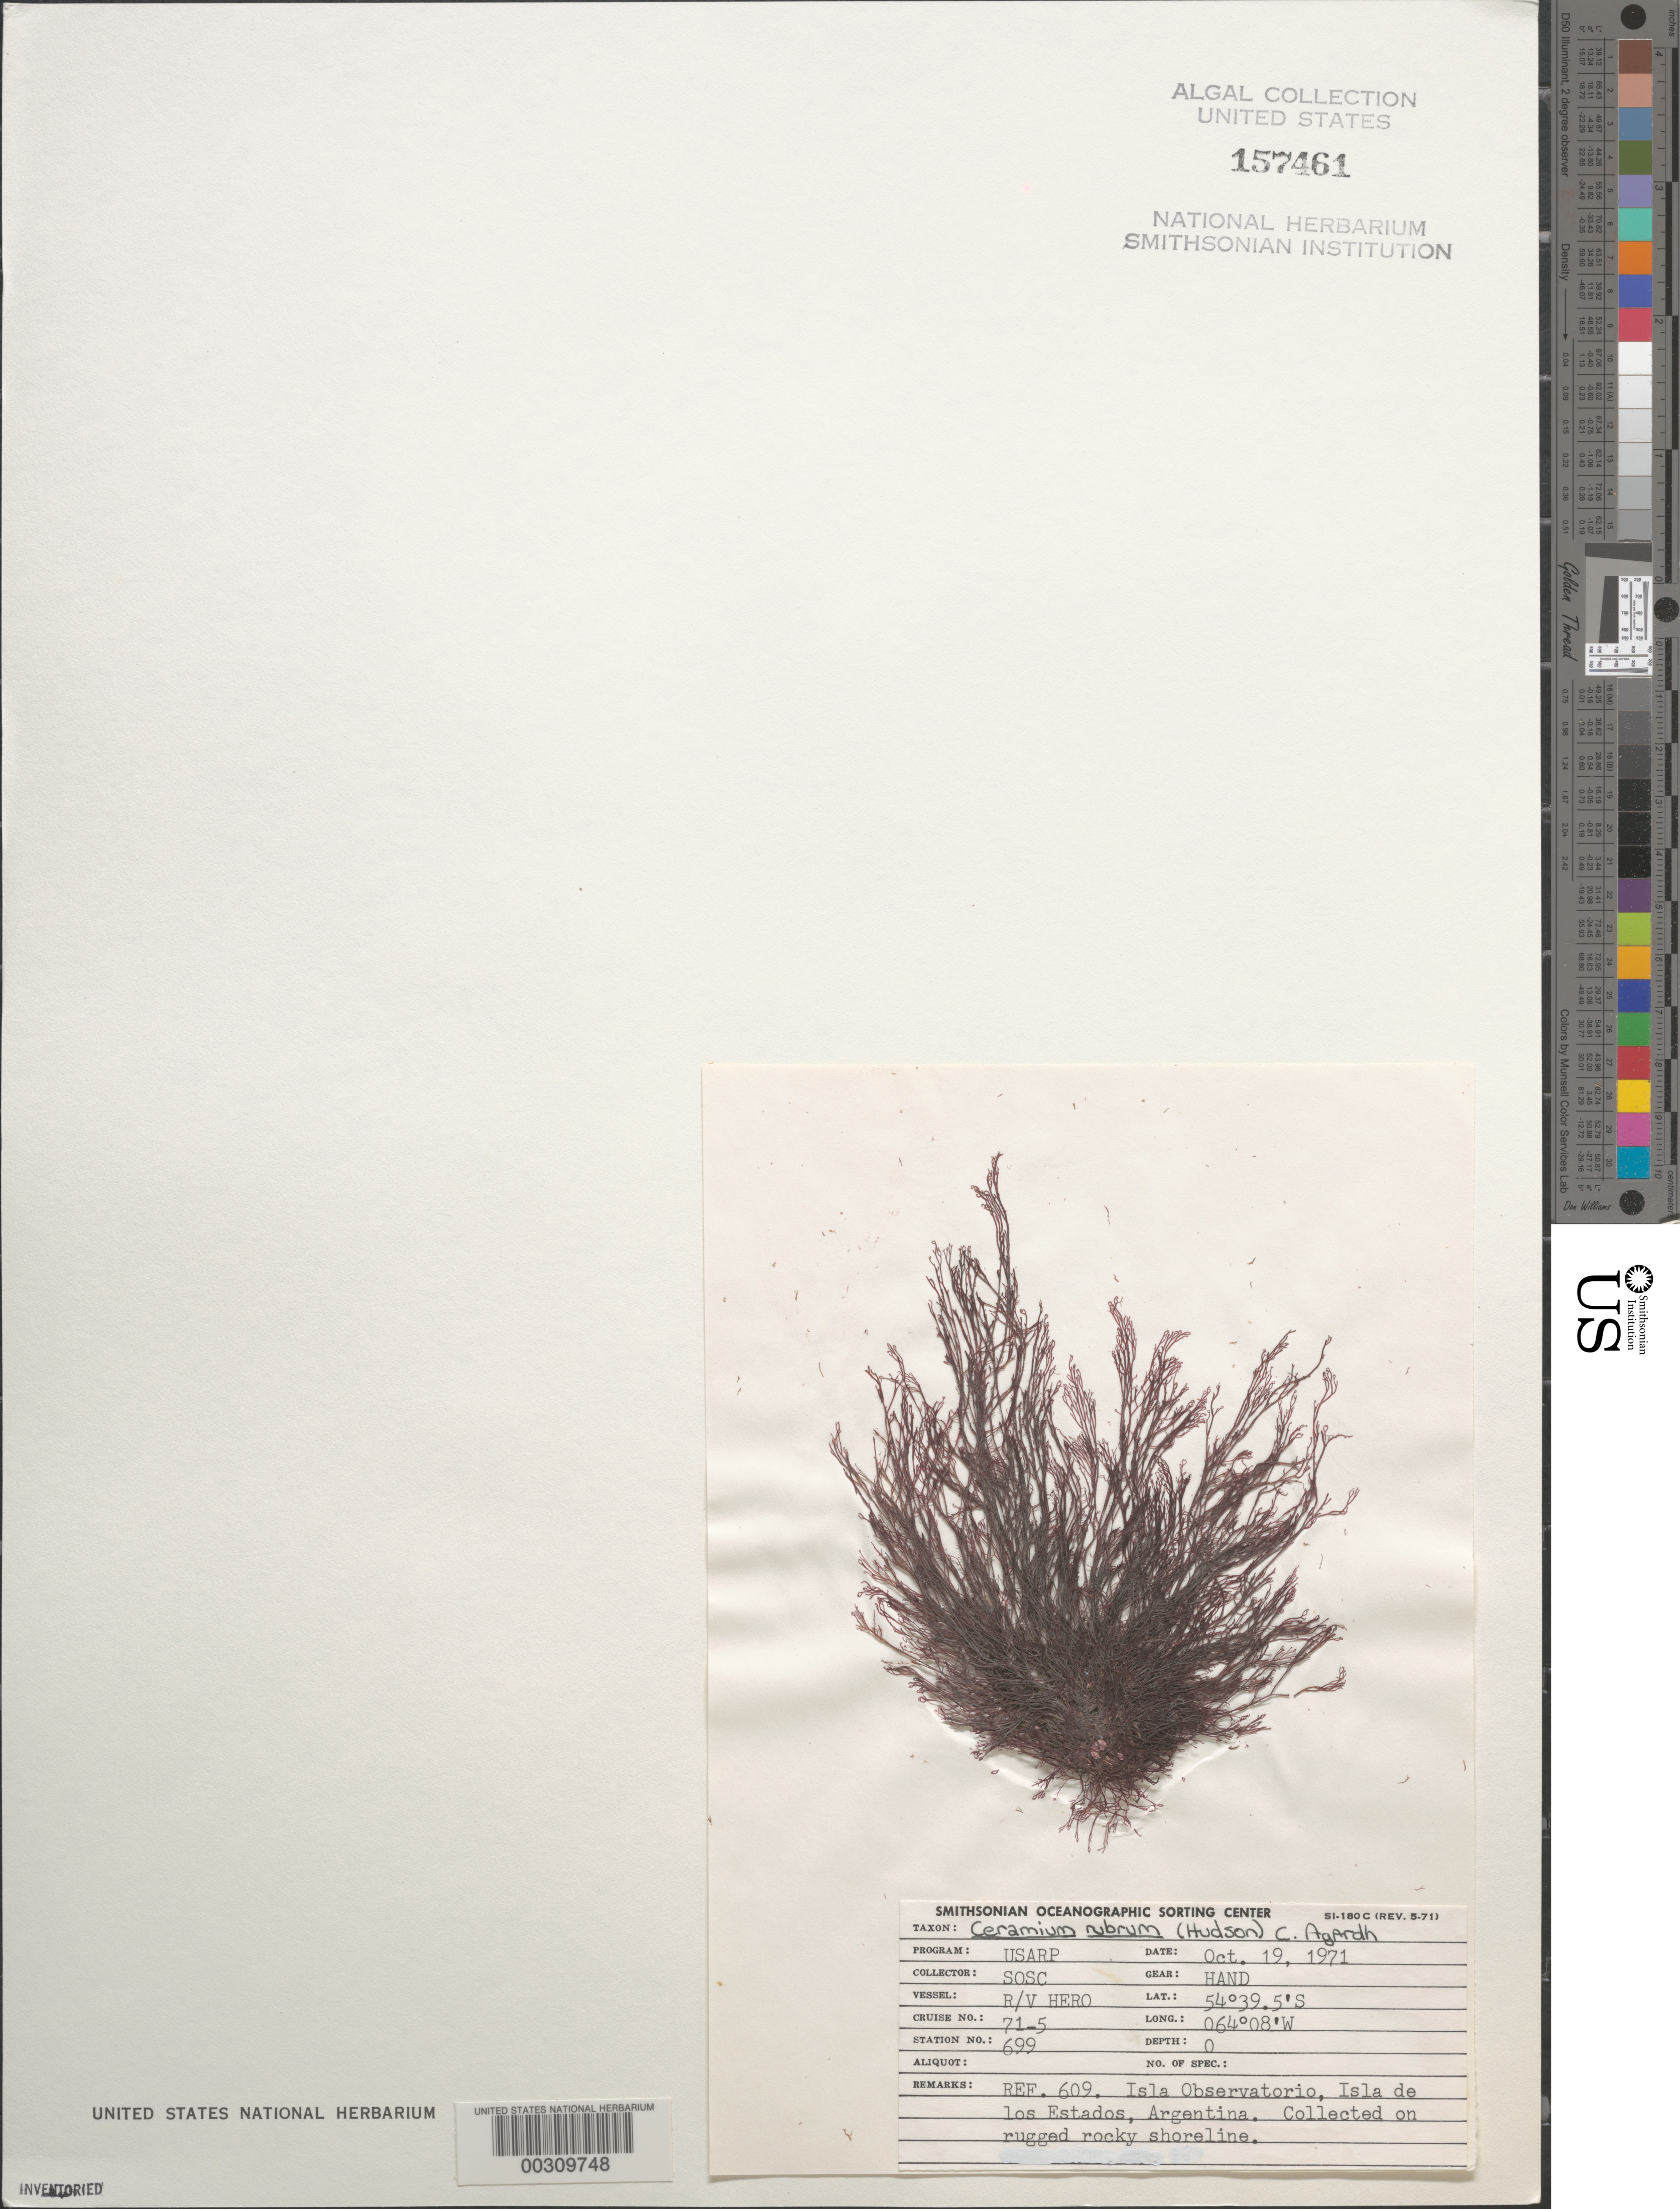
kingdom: Plantae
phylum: Rhodophyta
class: Florideophyceae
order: Ceramiales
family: Ceramiaceae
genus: Ceramium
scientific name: Ceramium rubrum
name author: C. Agardh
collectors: SOSC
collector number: Station 699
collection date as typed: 19 Oct 1971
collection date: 1971-10-19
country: Argentina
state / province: Tierra del Fuego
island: Isla Observatorio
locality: North of Isla de los Estados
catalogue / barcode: US 157461